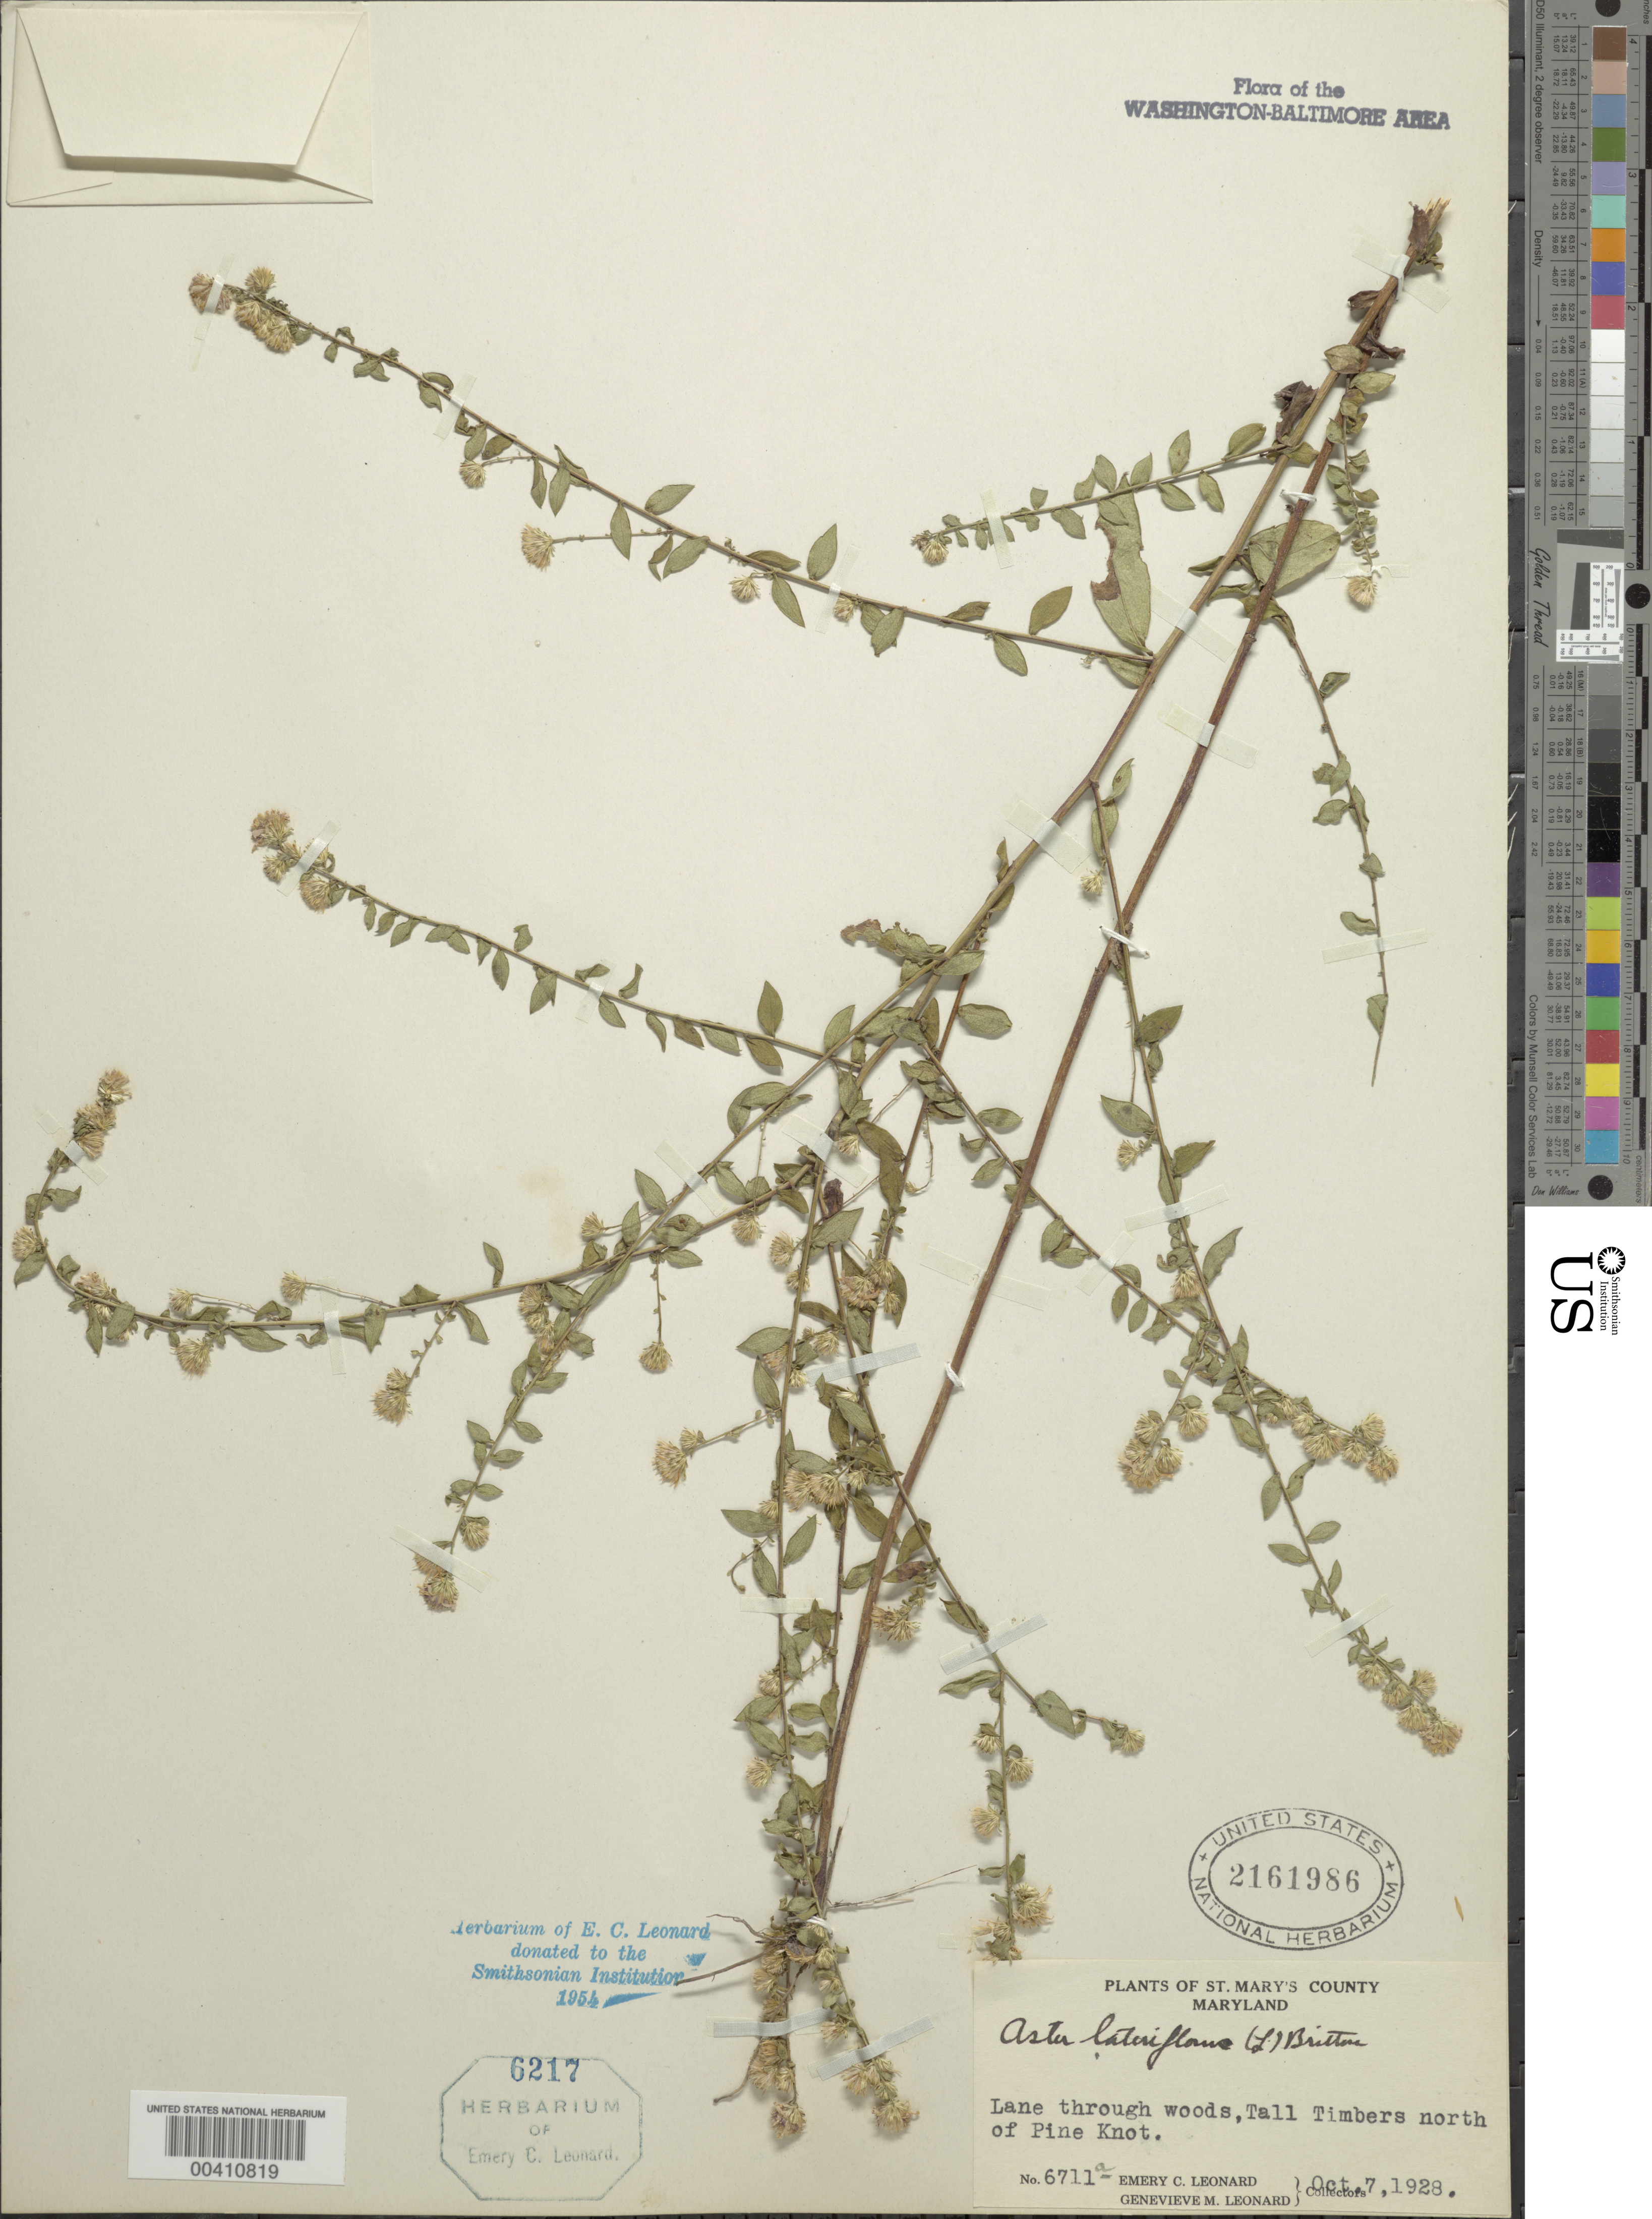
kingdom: Plantae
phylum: Tracheophyta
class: Magnoliopsida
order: Asterales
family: Asteraceae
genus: Symphyotrichum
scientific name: Symphyotrichum lateriflorum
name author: (L.) Á. Löve & D. Löve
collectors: E. C. Leonard & G. M. Leonard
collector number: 6711A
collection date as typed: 07 Oct 1928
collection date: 1928-10-07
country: United States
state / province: Maryland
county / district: St. Mary's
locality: Timbers N of Pine Knot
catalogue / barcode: US 3161986